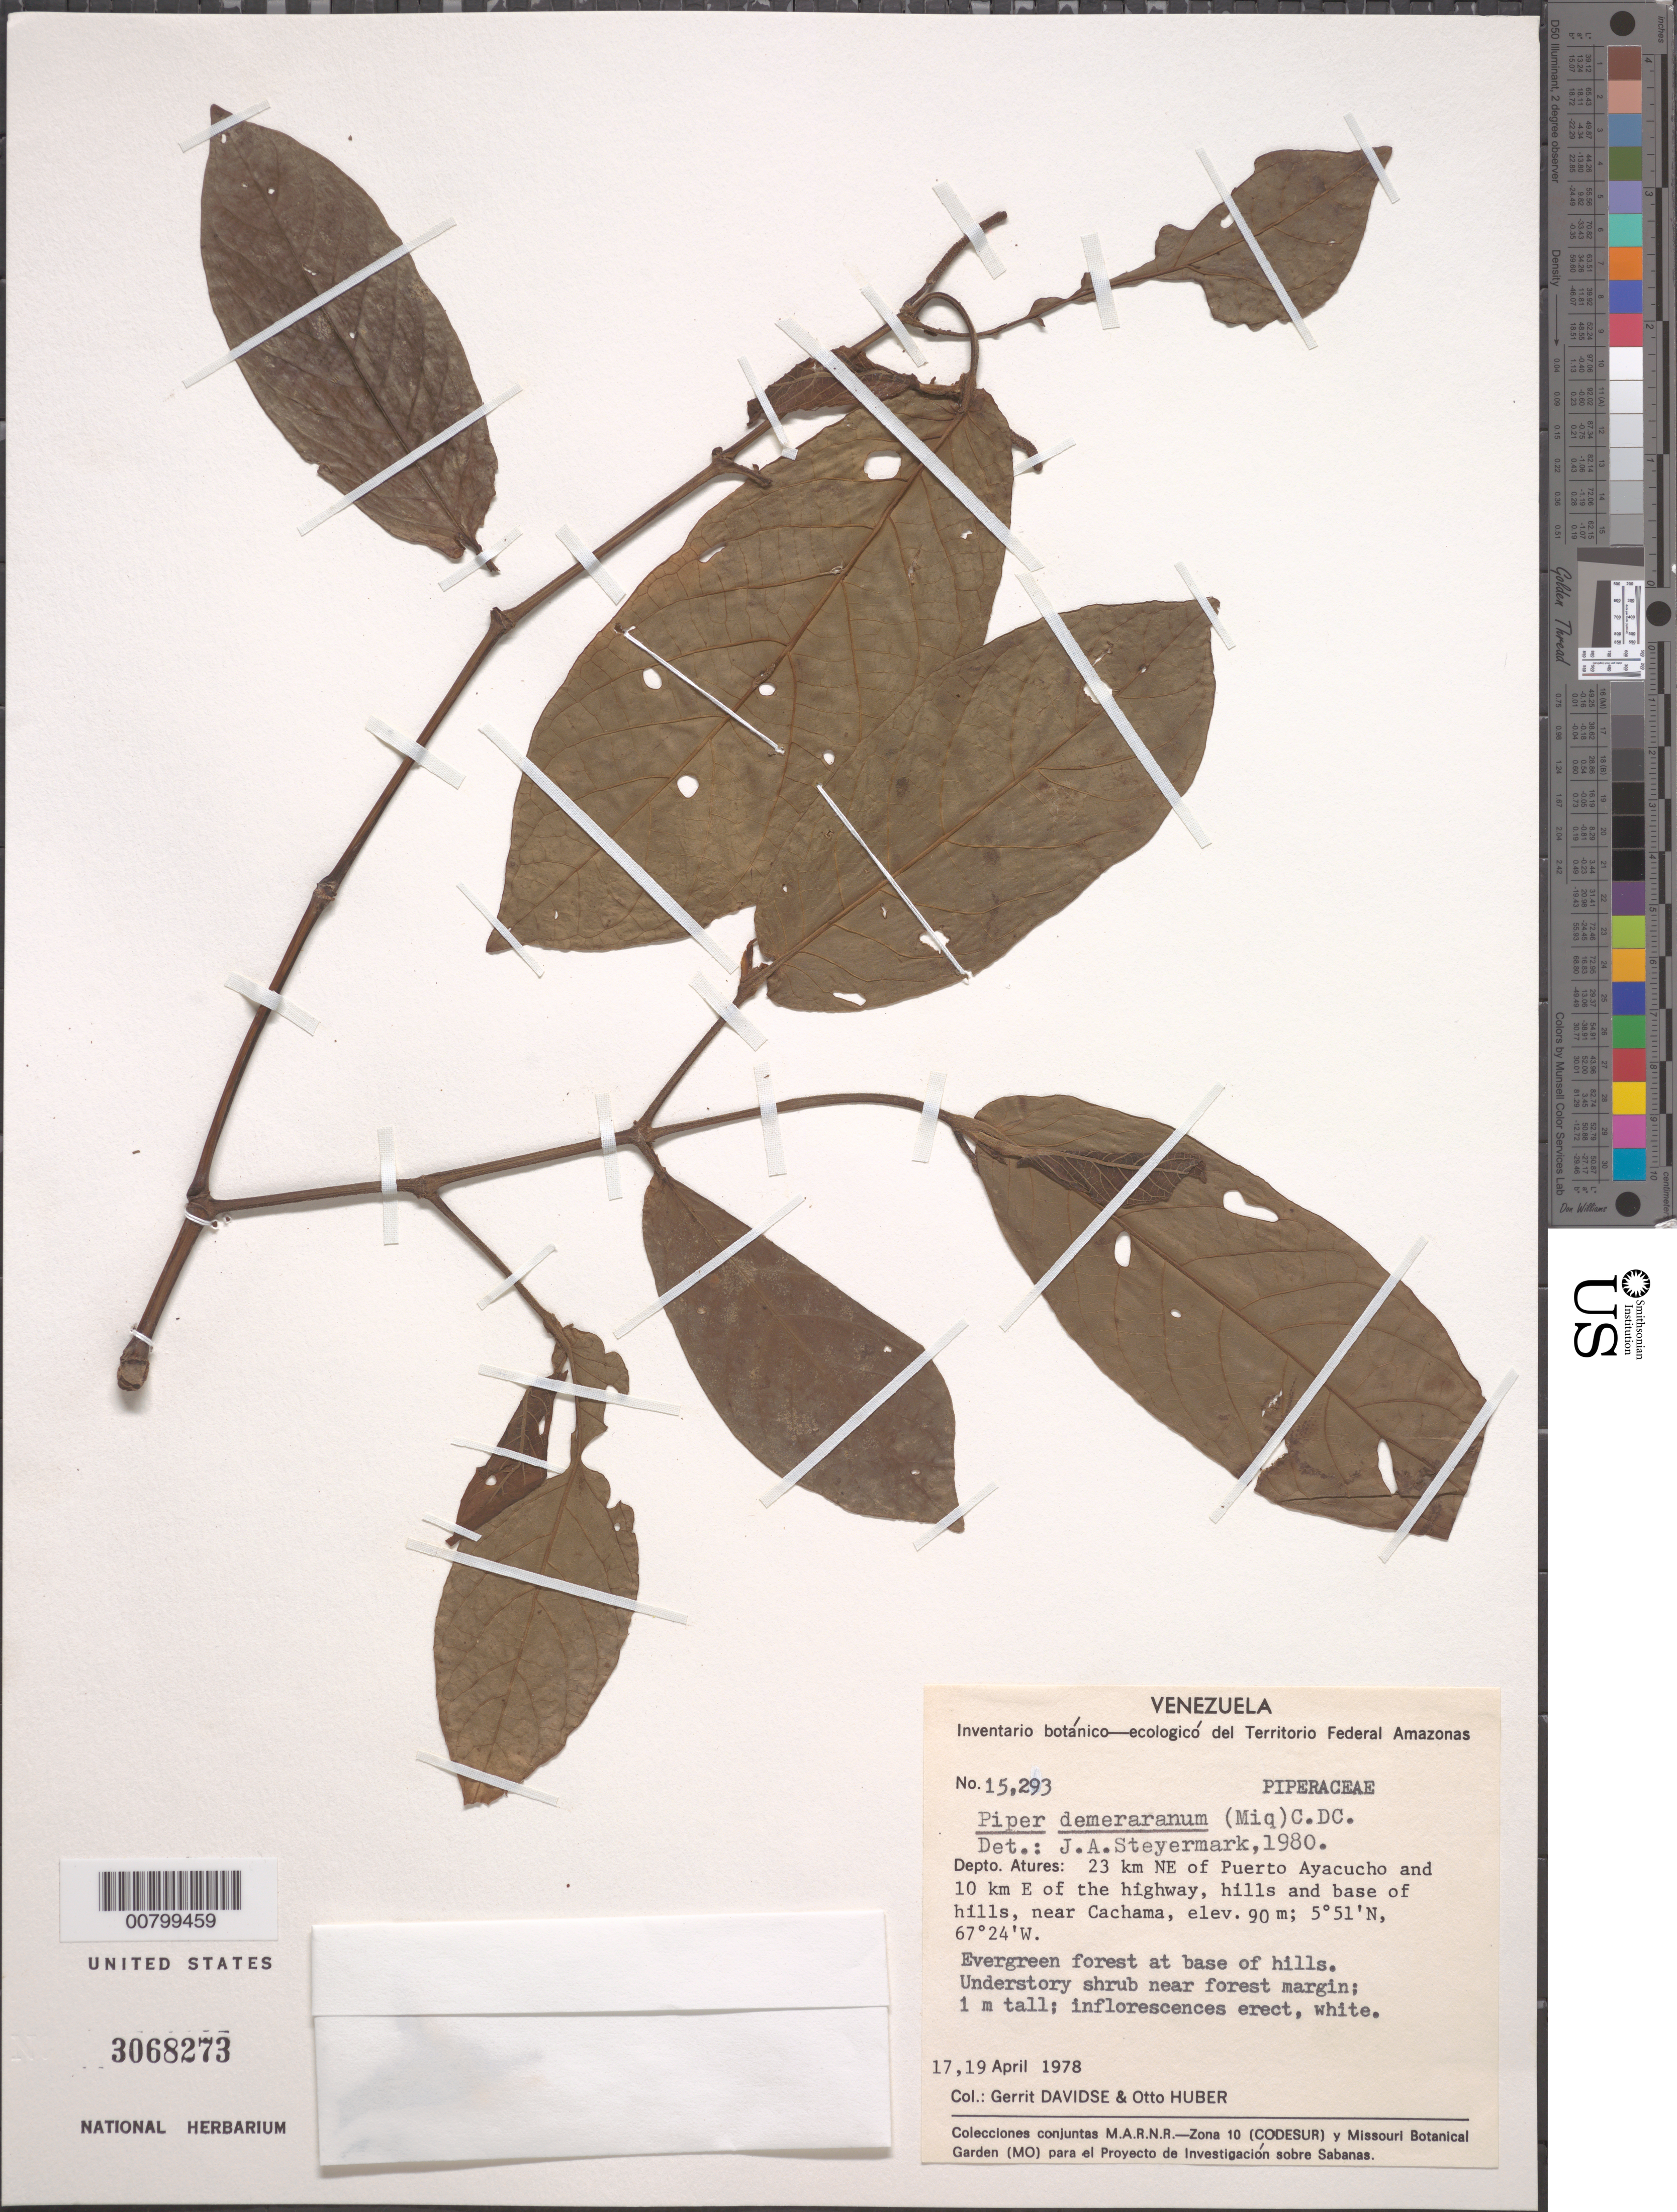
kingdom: Plantae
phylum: Tracheophyta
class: Magnoliopsida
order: Piperales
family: Piperaceae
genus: Piper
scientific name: Piper demeraranum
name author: (Miq.) C. DC.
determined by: Steyermark, Julian A., (VEN)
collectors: G. Davidse & O. Huber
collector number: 15293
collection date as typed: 17-Apr-78 and 19-Apr-78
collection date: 1978-04-17,1978-04-19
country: Venezuela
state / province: Amazonas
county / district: Atures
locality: Puerto Ayacucho, 23 km NE of, 10 km E of highway to El Burro, near Cachama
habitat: Evergreen forest at base of hills, near forest margin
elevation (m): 90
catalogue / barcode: US 3068273